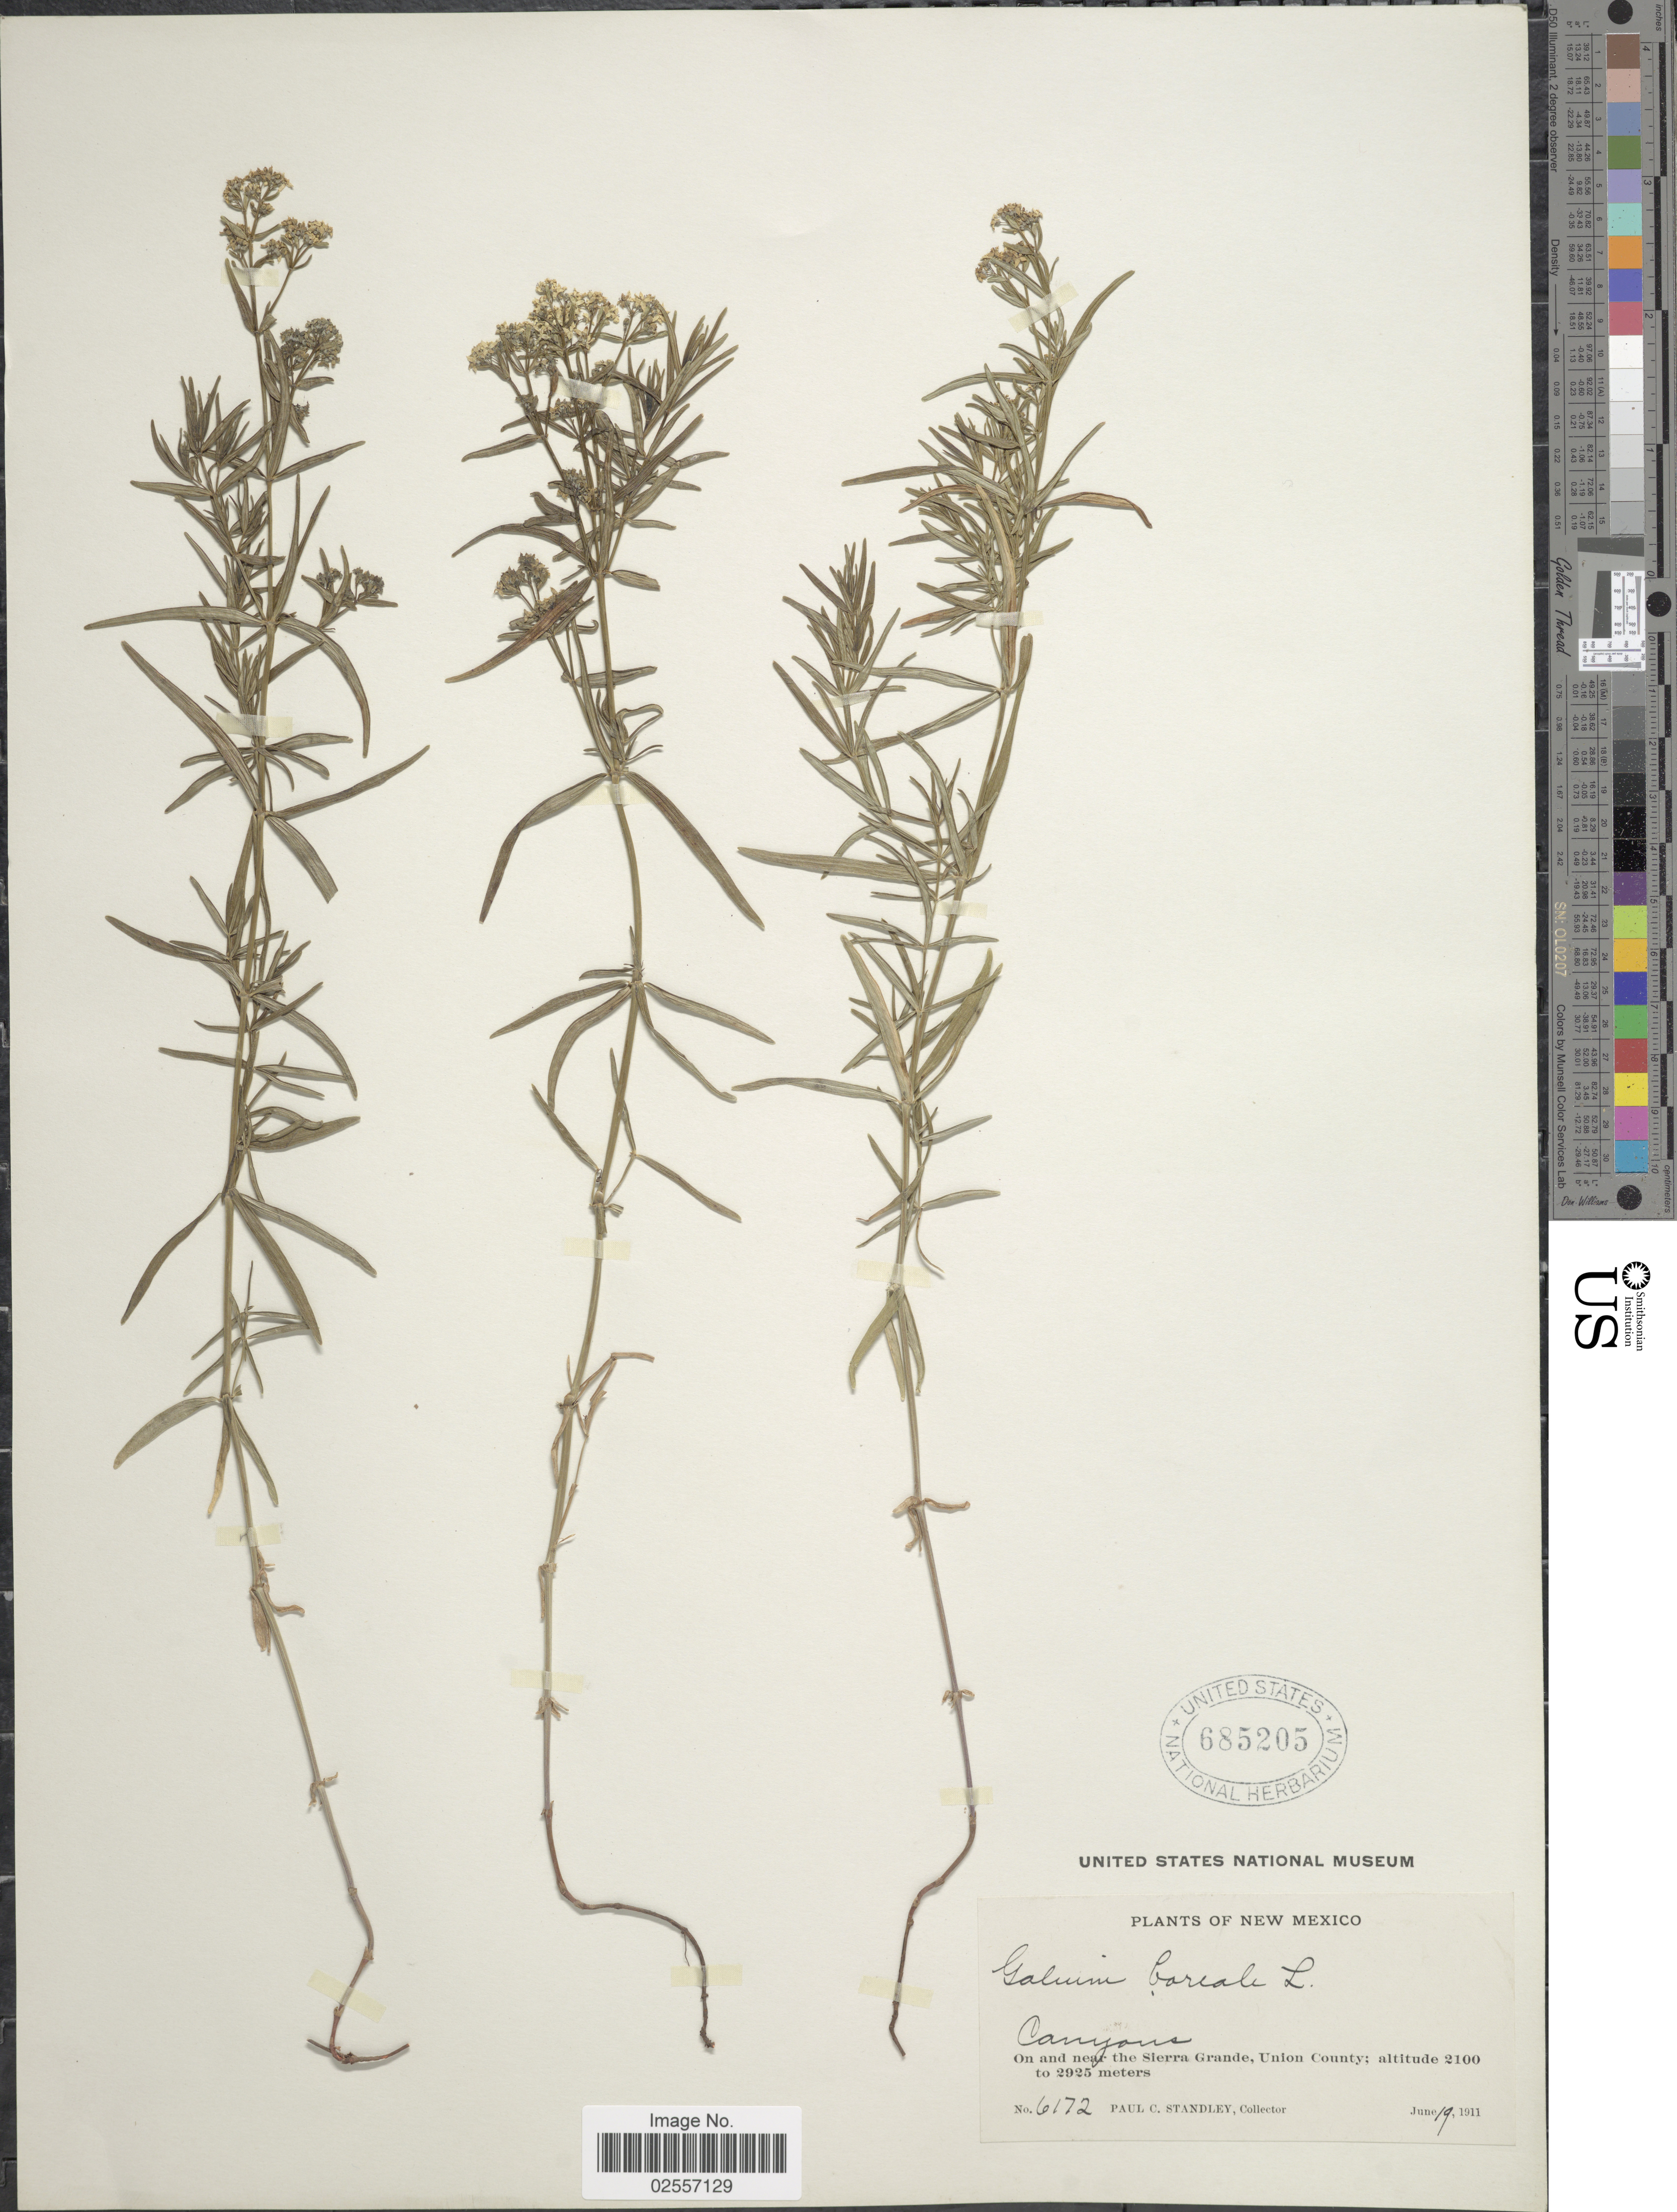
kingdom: Plantae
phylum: Tracheophyta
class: Magnoliopsida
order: Gentianales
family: Rubiaceae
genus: Galium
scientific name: Galium boreale L.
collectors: P. C. Standley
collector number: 6172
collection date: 1911-06-19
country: United States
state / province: New Mexico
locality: Canyons. On and near the Sierra Grande, Union County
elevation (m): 2100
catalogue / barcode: US 685205